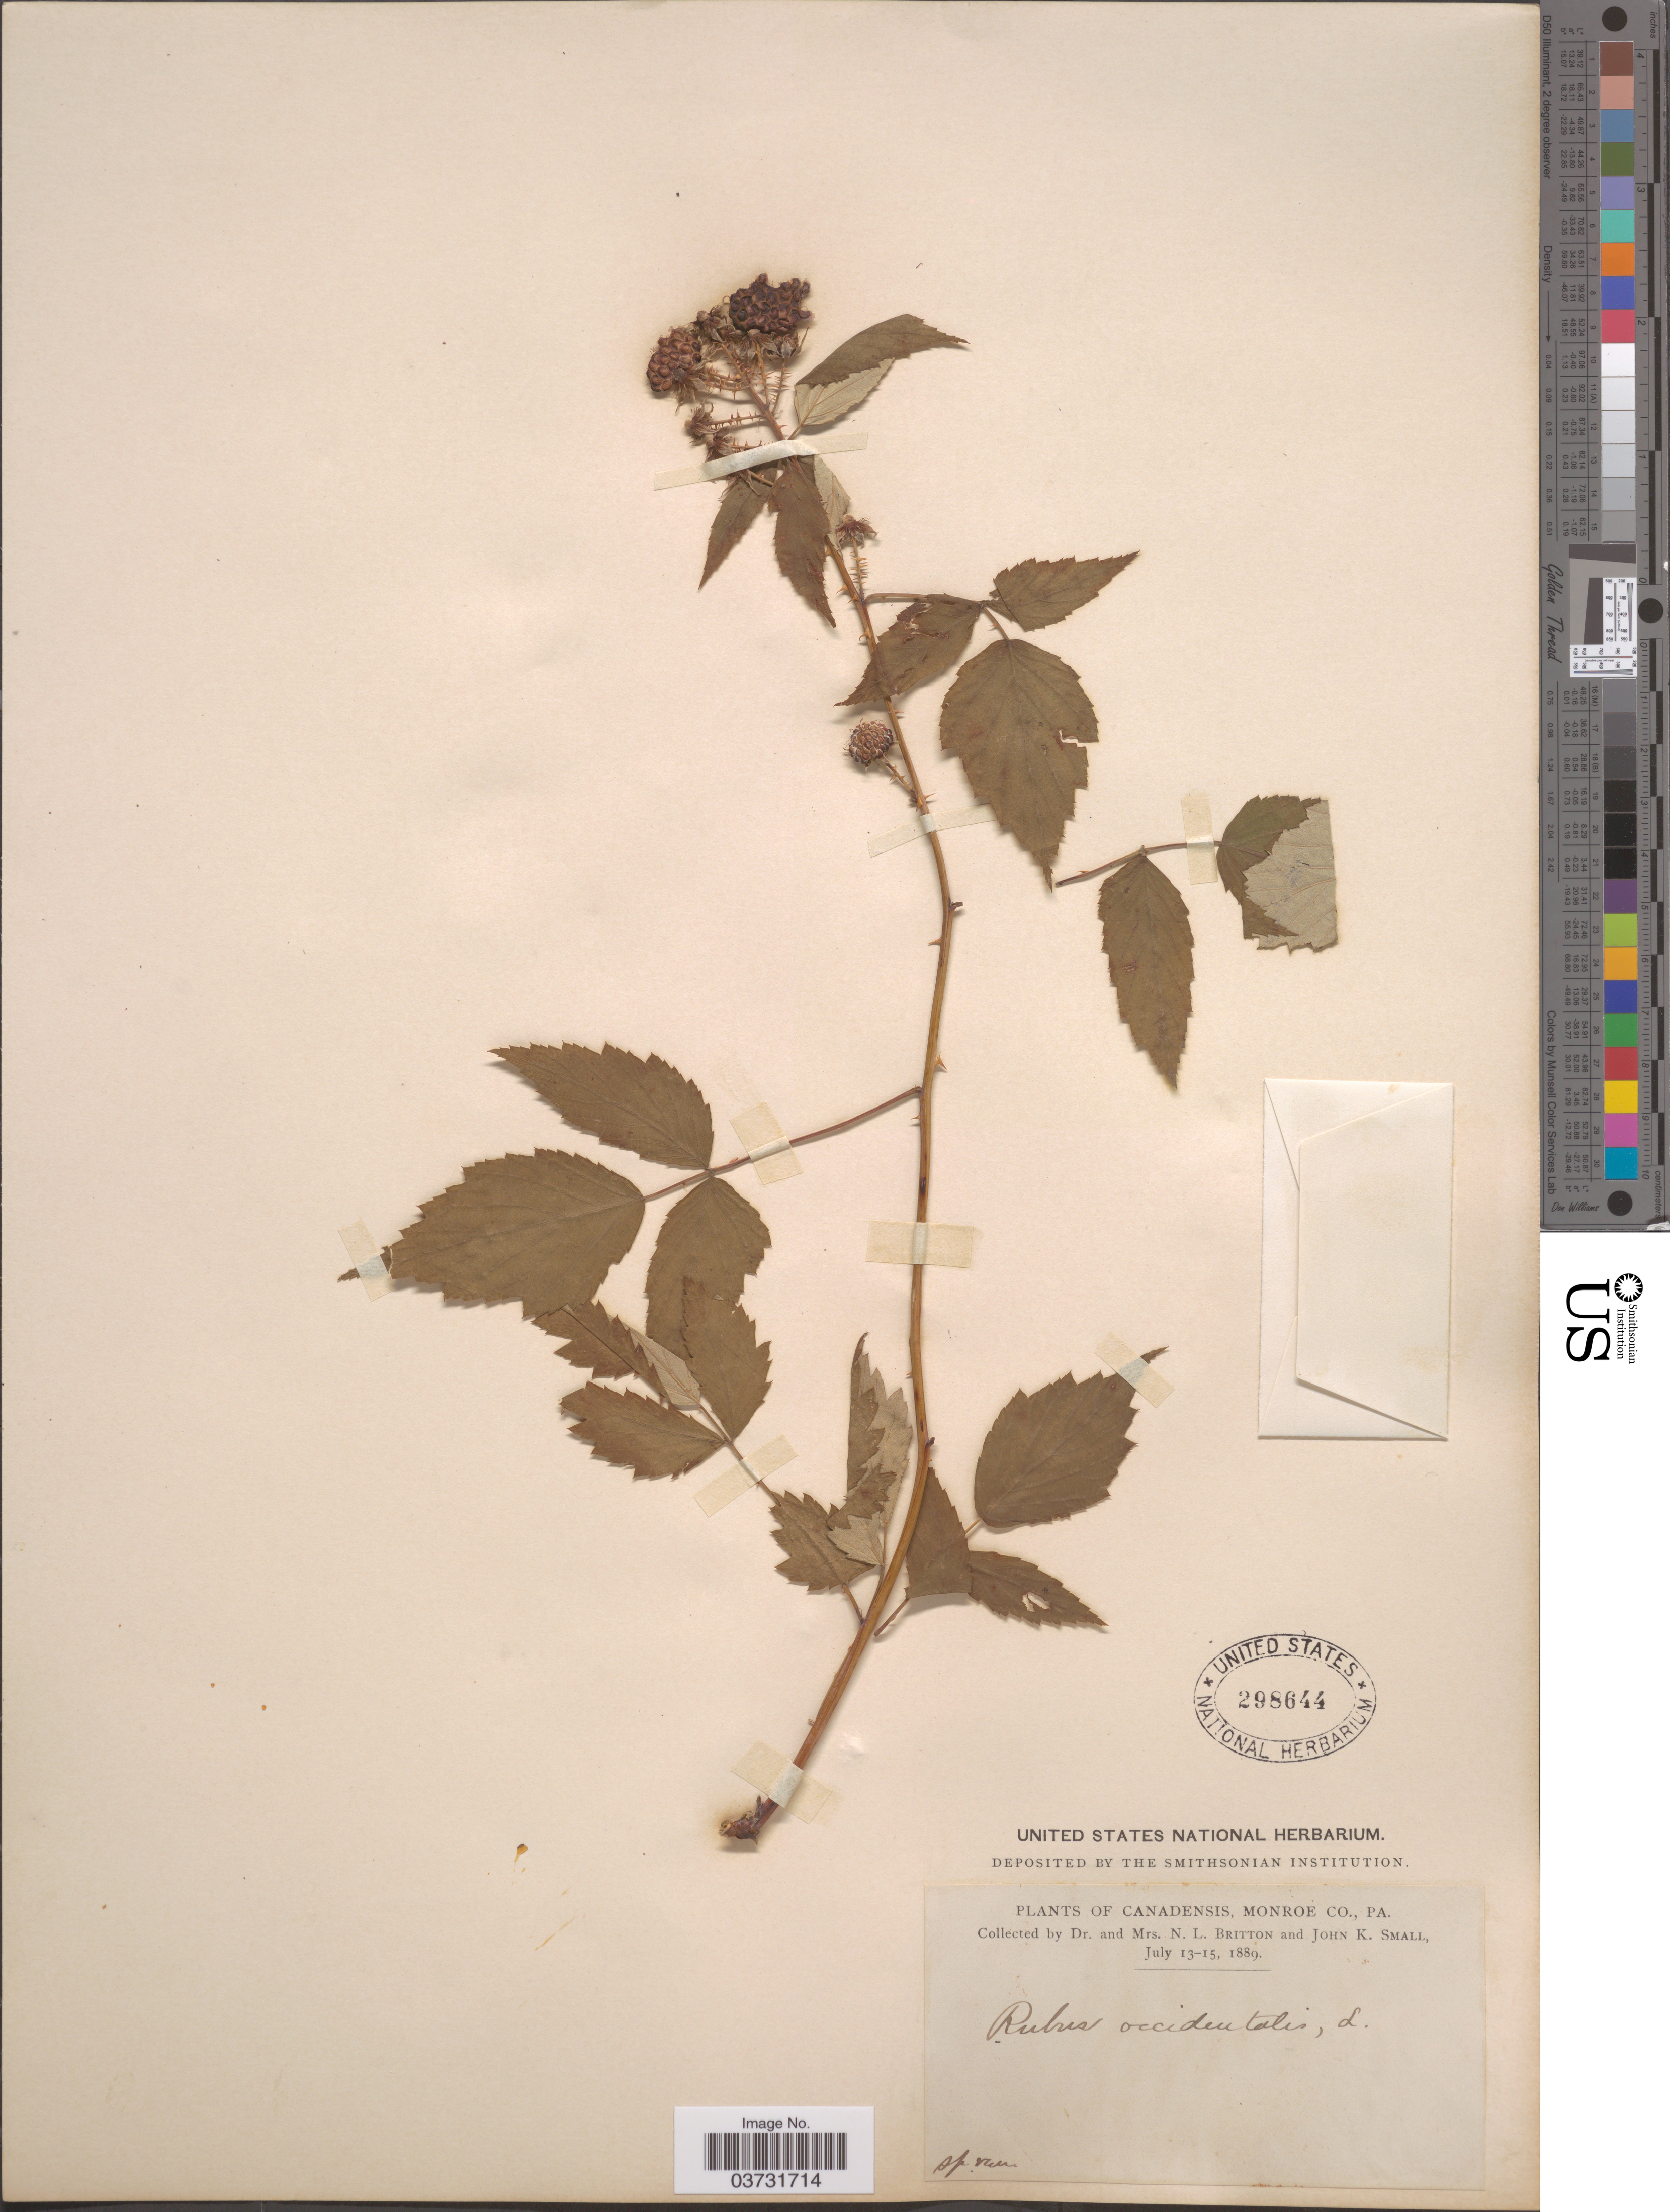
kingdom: Plantae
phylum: Tracheophyta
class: Magnoliopsida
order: Rosales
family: Rosaceae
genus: Rubus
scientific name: Rubus occidentalis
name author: L.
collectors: Britton, --, E. G. Britton & J. K. Small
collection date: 1889-07-13/1889-07-15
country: United States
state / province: Pennsylvania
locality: Canadensis, Monroe Co.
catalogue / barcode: US 298644